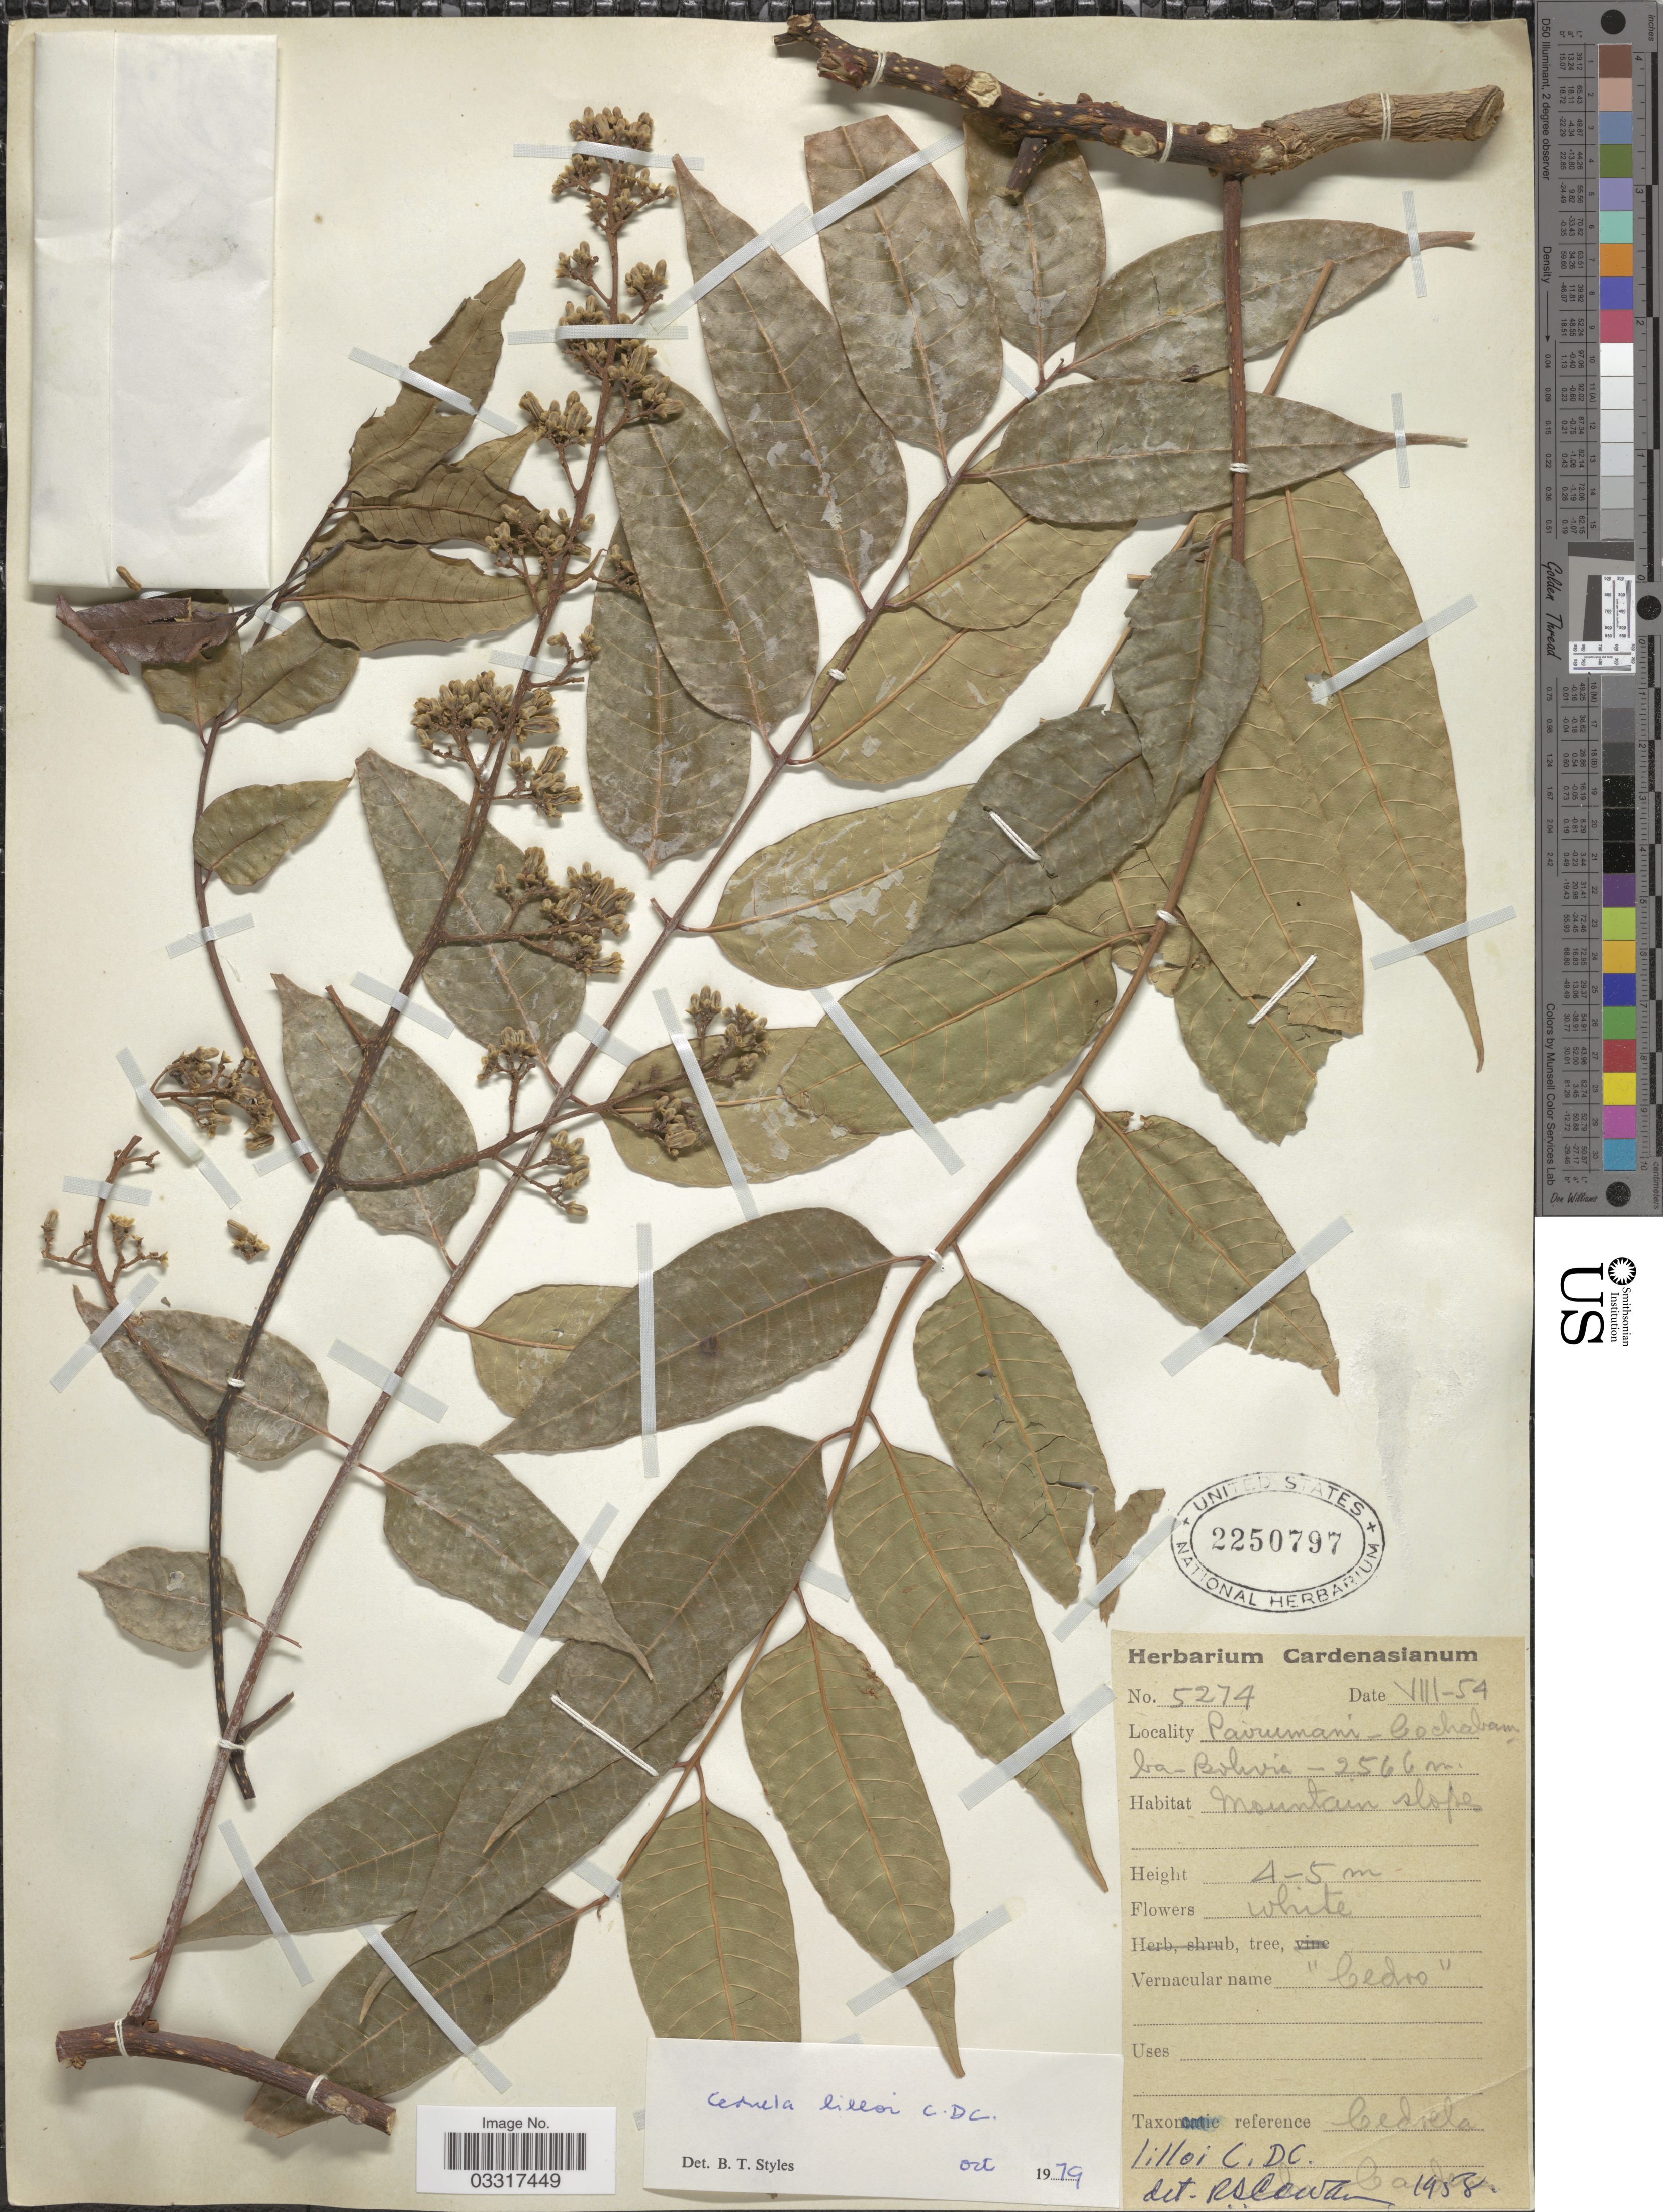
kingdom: Plantae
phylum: Tracheophyta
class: Magnoliopsida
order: Sapindales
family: Meliaceae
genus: Cedrela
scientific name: Cedrela lilloi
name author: C. DC.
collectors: M. Cárdenas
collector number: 5274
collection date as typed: Transcribed d/m/y: /8/54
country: Bolivia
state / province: Cochabamba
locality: Pairumaní.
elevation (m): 2566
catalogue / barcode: US 2250797